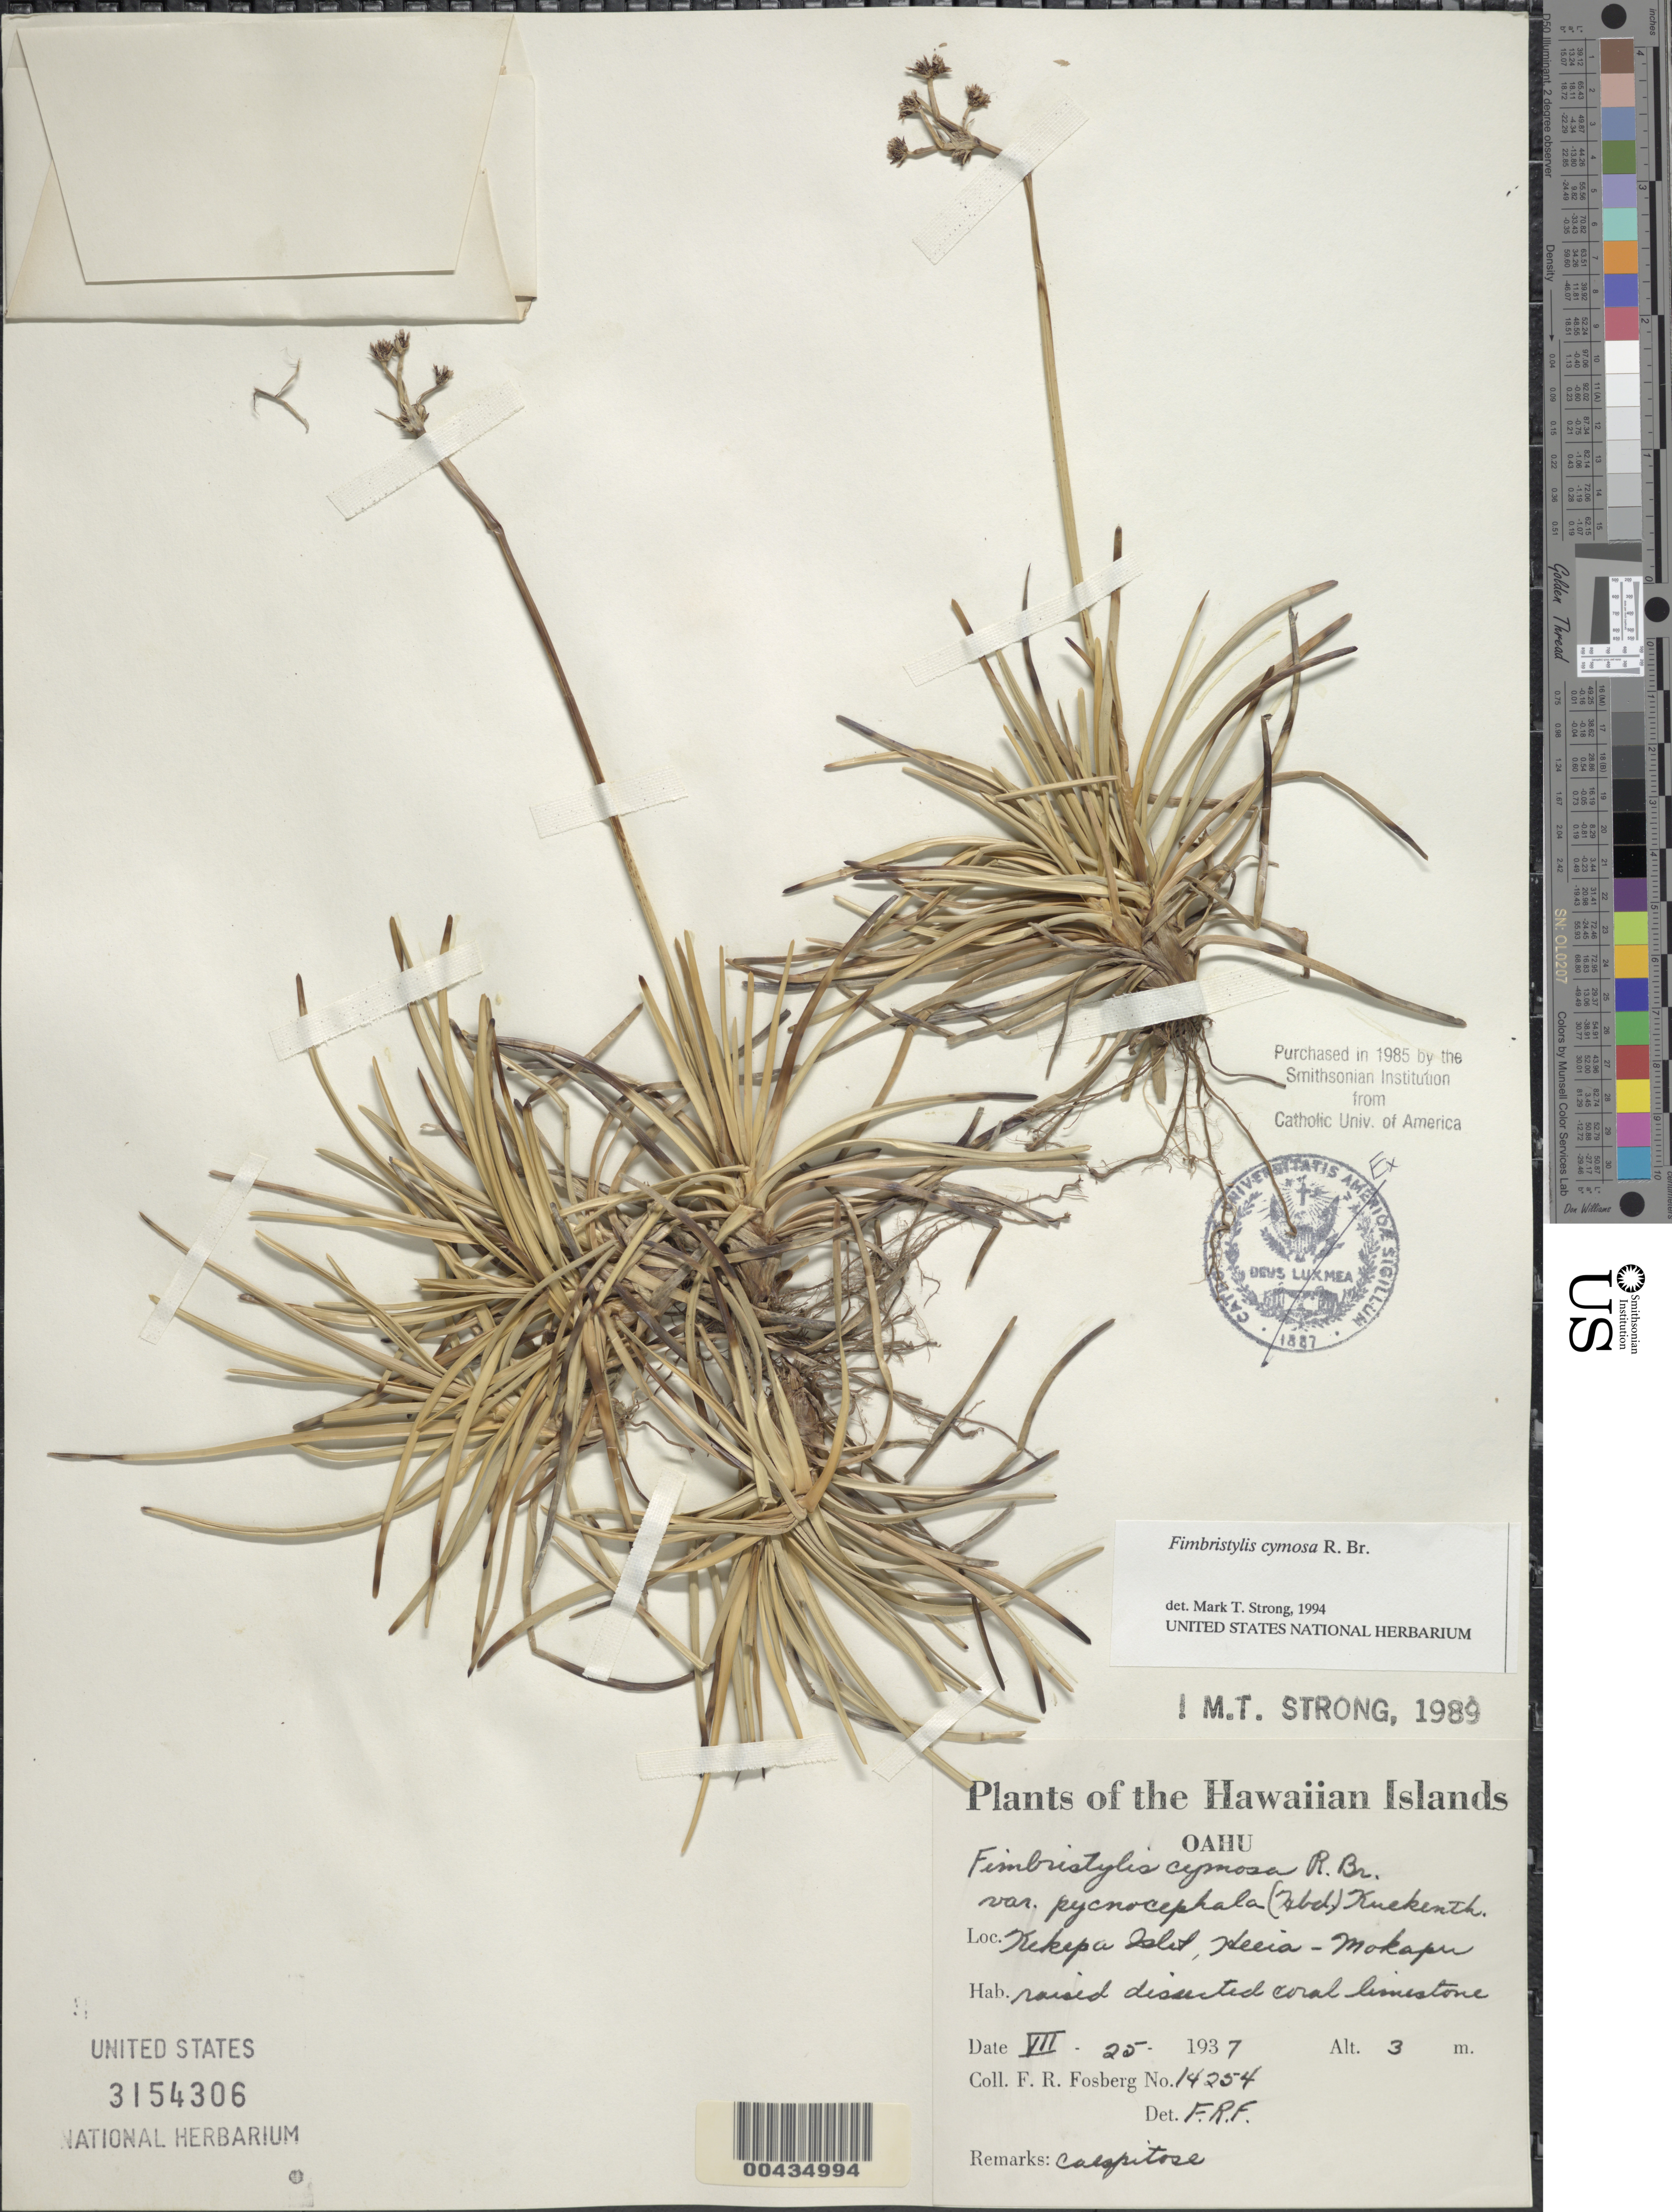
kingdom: Plantae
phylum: Tracheophyta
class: Liliopsida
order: Poales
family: Cyperaceae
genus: Fimbristylis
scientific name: Fimbristylis cymosa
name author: R. Br.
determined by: Strong, M. T., (US), Smithsonian Institution - National Museum of Natural History (UNITED STATES)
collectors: F. R. Fosberg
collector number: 14254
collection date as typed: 25 Jul 1937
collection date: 1937-07-25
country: United States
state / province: Hawaii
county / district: Honolulu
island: Oahu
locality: Kekepa Islet, Keeia - Mokapu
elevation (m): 3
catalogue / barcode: US 3154306